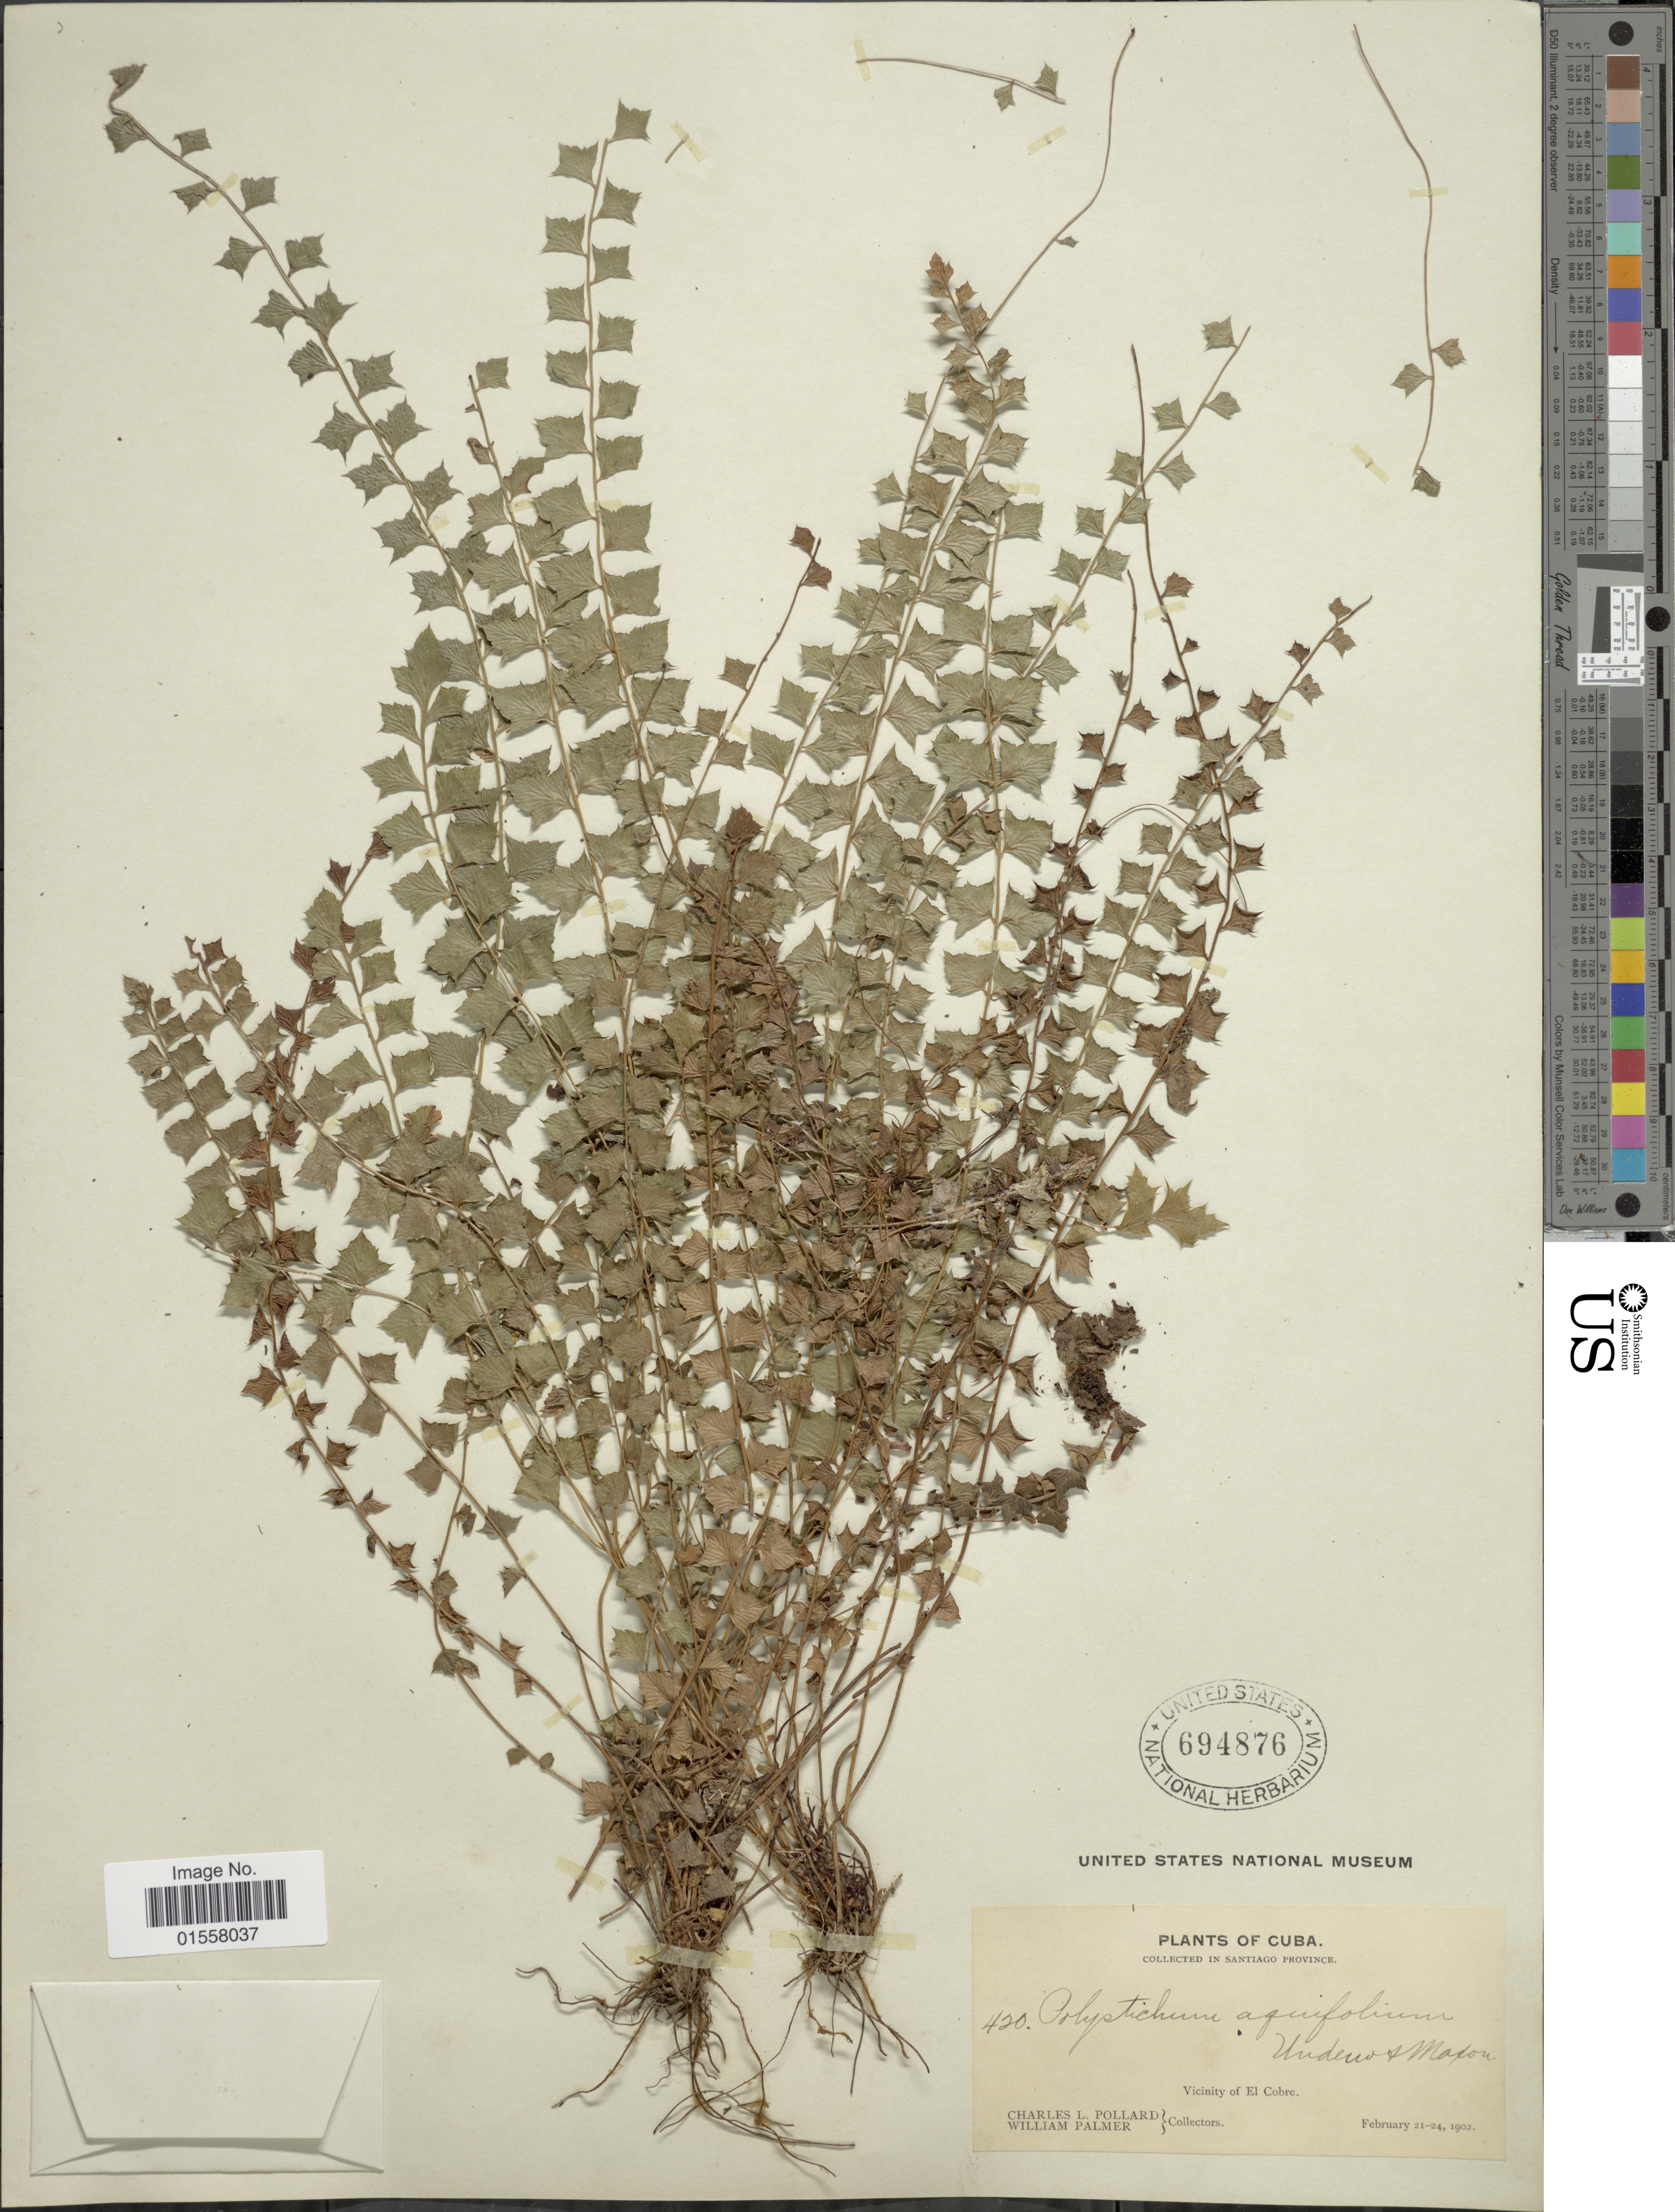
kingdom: Plantae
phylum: Tracheophyta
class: Polypodiopsida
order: Polypodiales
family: Dryopteridaceae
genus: Polystichum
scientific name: Polystichum ilicifolium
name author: Fée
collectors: C. L. Pollard & W. Palmer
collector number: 420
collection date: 1902-02-21/1902-02-24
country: Cuba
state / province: Santiago de Cuba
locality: Santiago Province, Vicinity of El Cobre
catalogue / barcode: US 694876